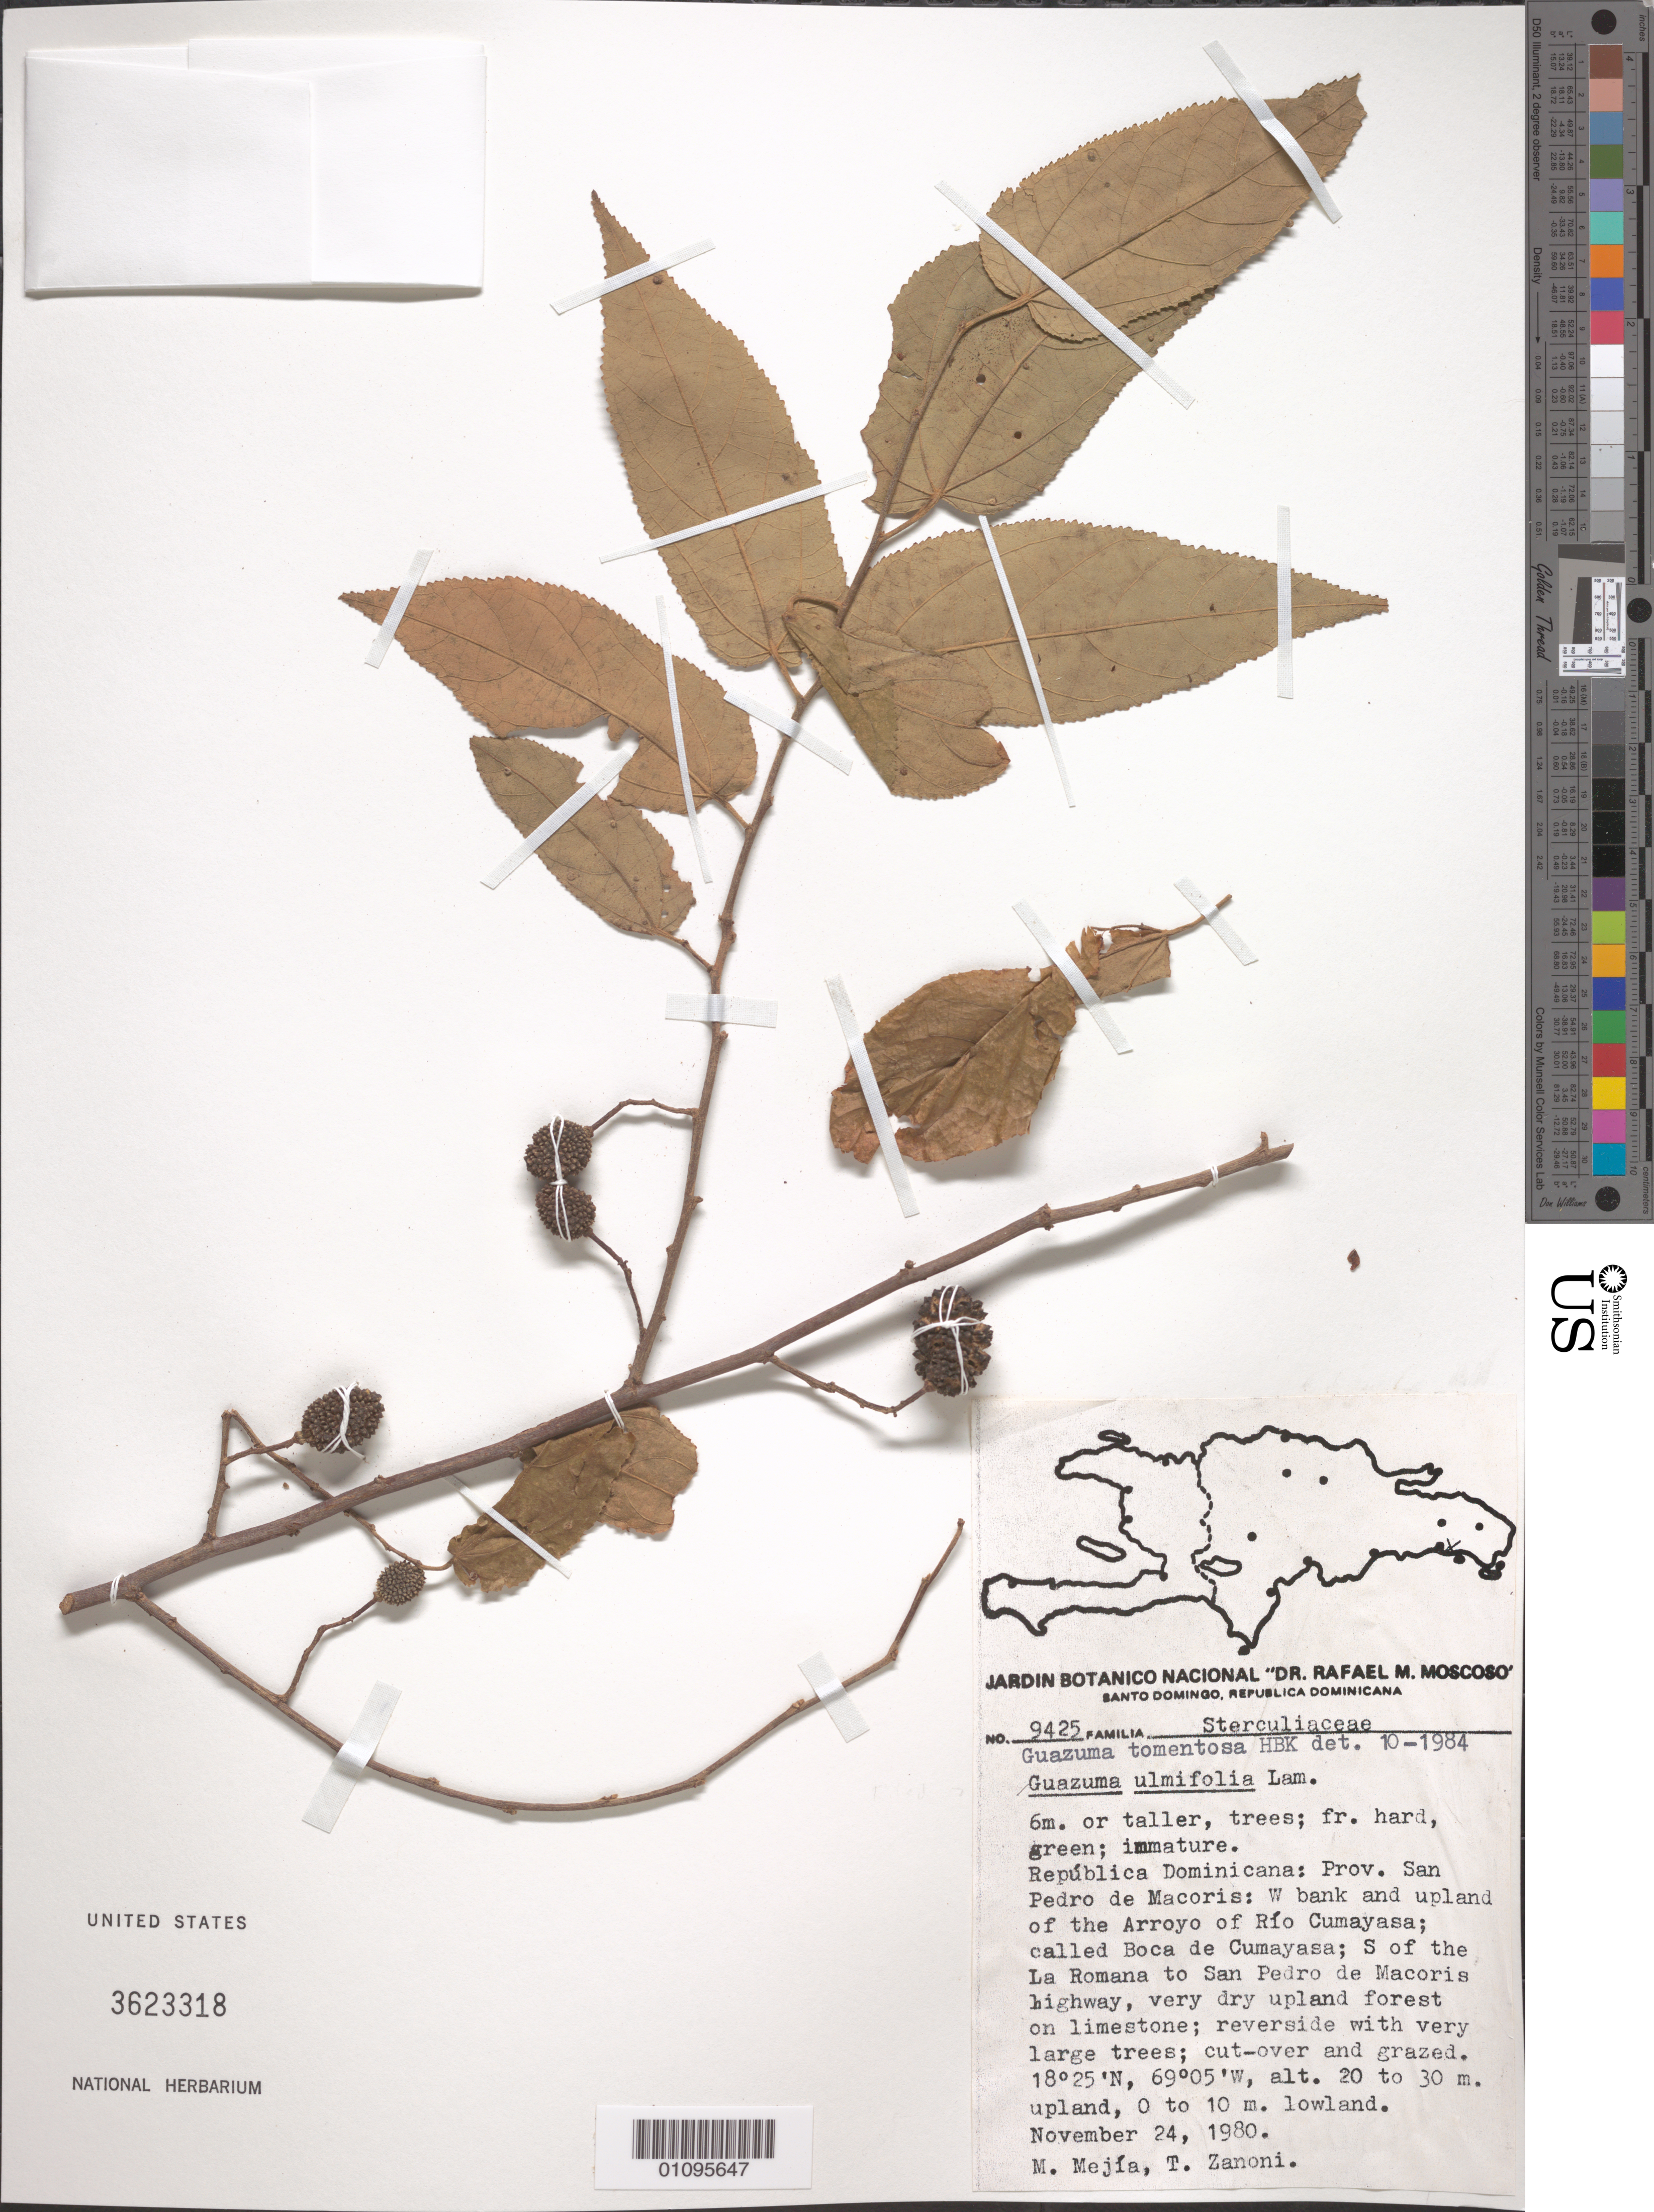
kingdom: Plantae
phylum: Tracheophyta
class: Magnoliopsida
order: Malvales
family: Malvaceae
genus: Guazuma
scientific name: Guazuma ulmifolia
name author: Lam.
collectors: M. Mejia & T. A. Zanoni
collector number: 9425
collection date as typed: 24 Nov 1980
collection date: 1980-11-24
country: Dominican Republic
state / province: San Pedro de Macoris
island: Hispaniola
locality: Arroyo of Río Cumayasa, W bank and upland; called Boca de Cumayasa, S of the La Romana to San Pedro de Macoris highway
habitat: Very dry upland forest on limestone; riverside with very large trees; cut-over and grazed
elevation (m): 20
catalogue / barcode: US 3623318